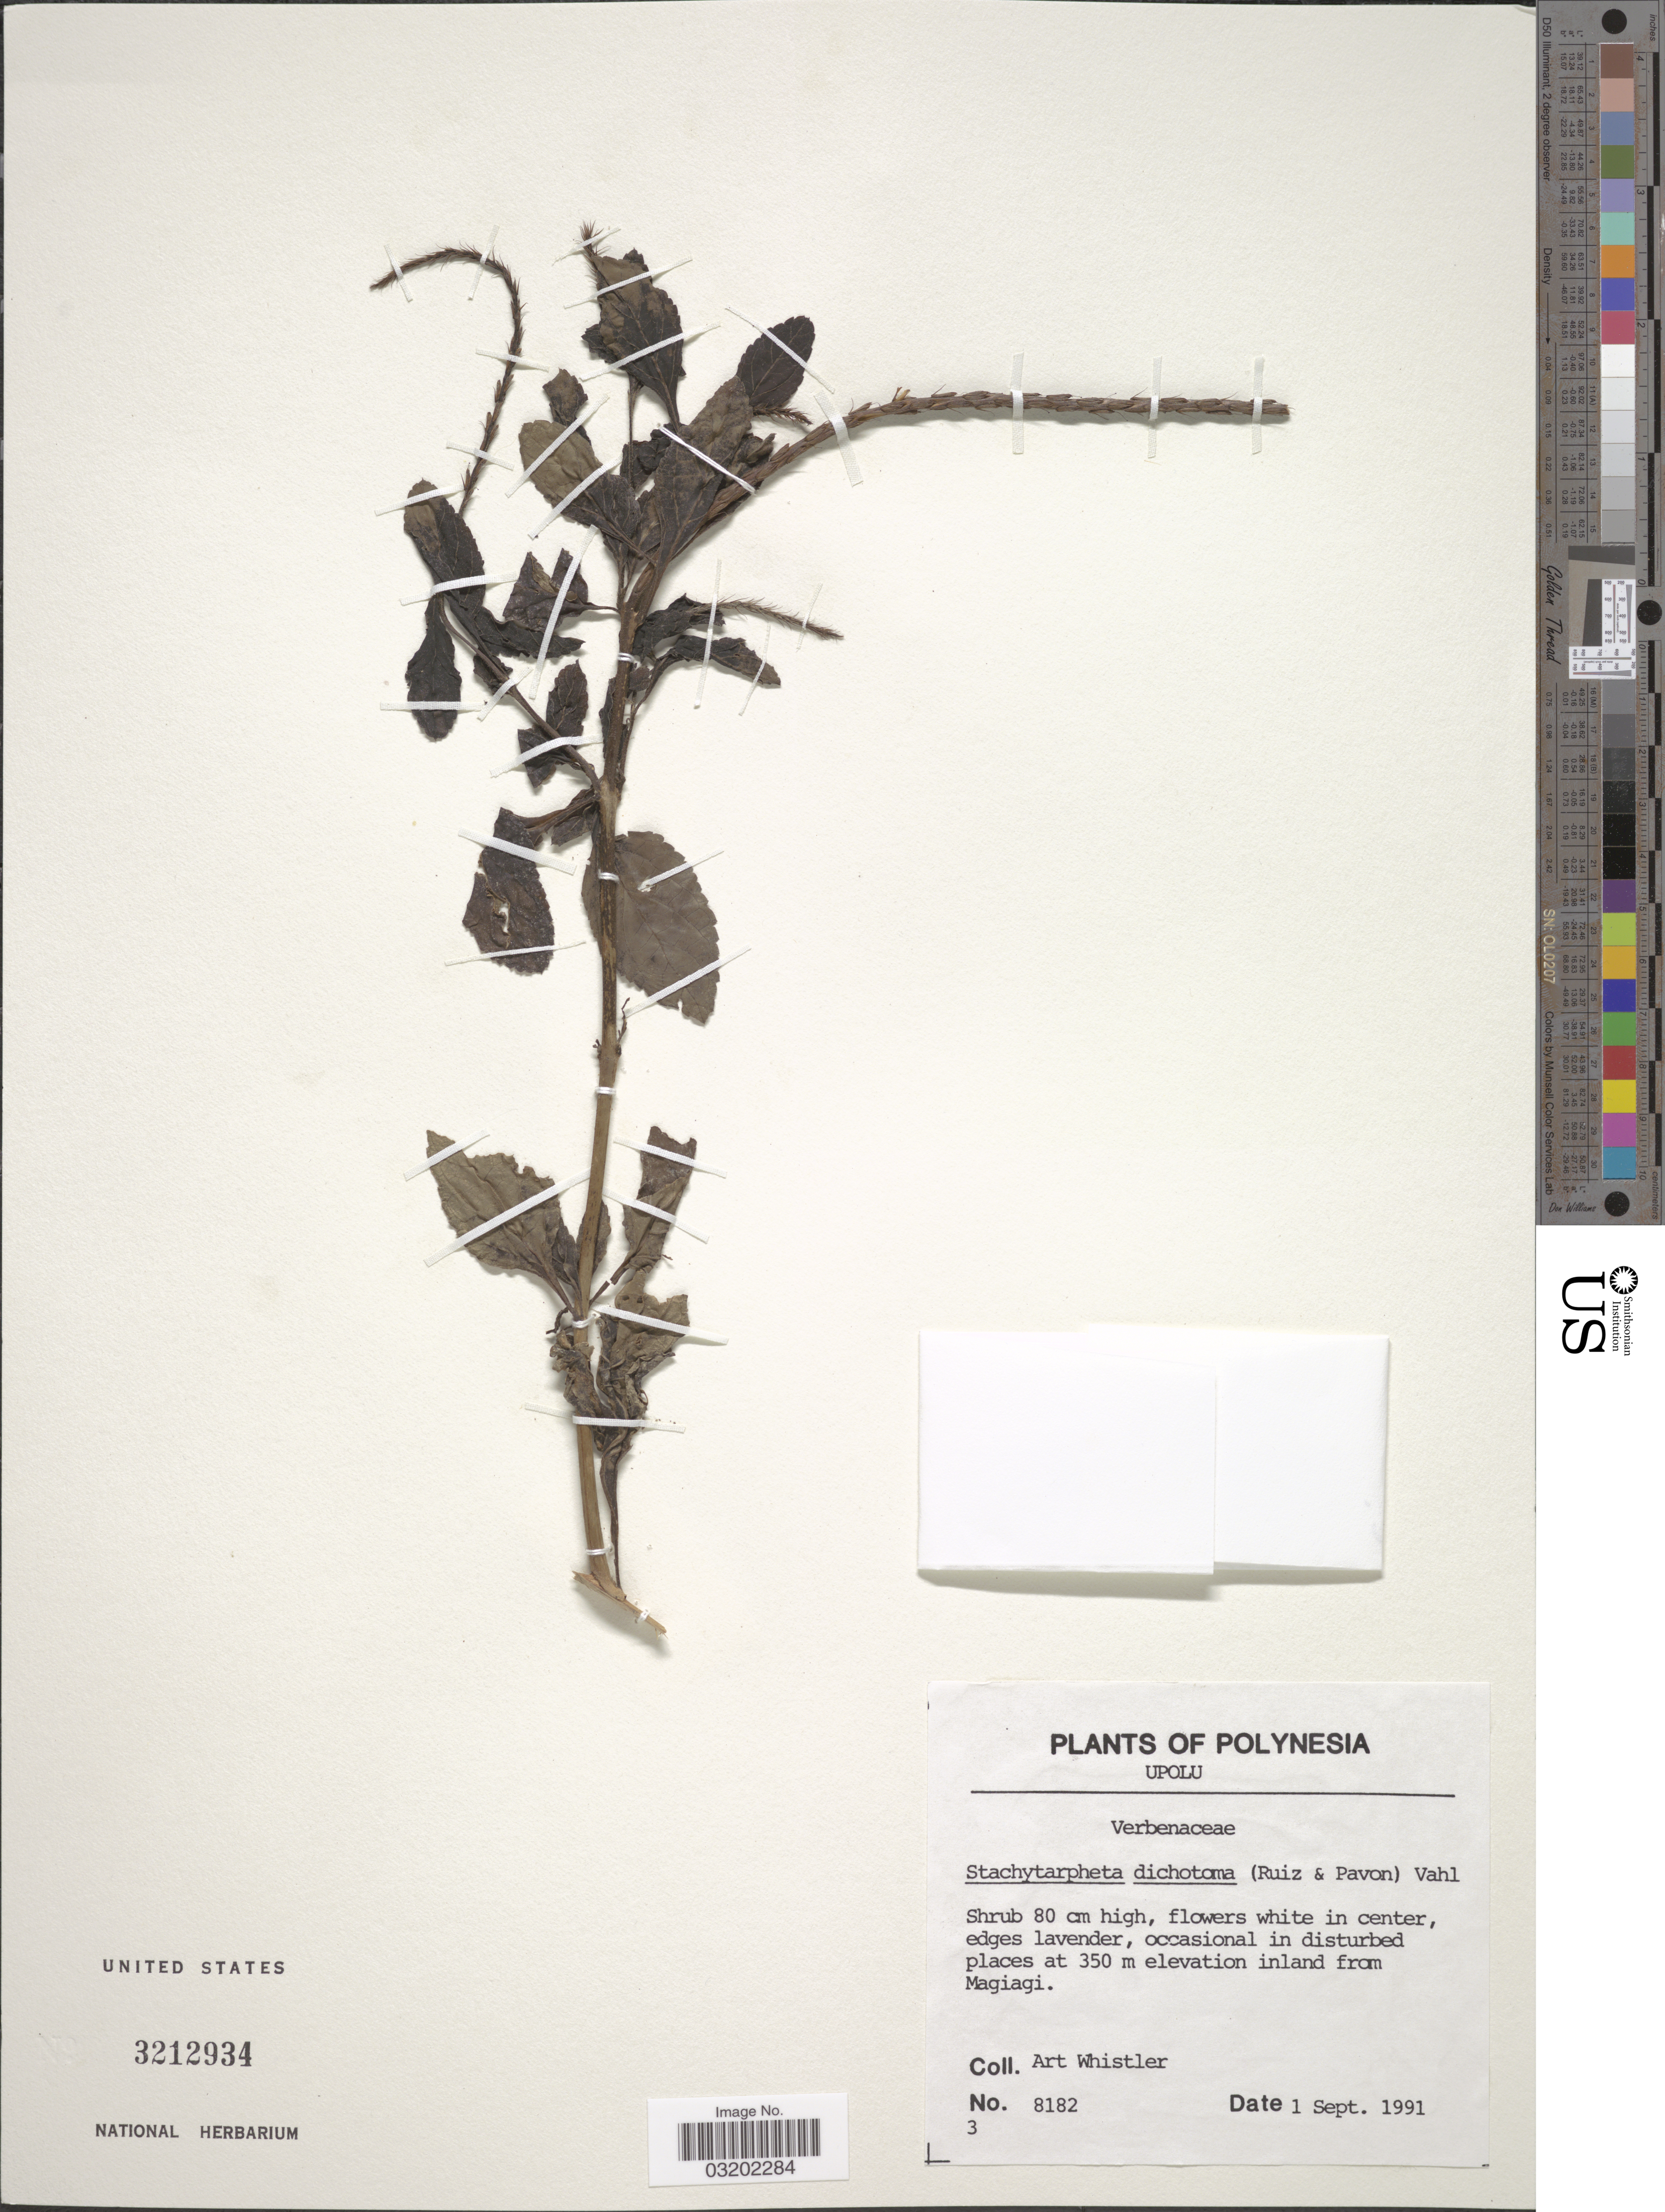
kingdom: Plantae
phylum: Tracheophyta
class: Magnoliopsida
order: Lamiales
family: Verbenaceae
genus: Stachytarpheta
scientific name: Stachytarpheta dichotoma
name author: (Ruiz & Pav.) Vahl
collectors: A. Whistler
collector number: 8182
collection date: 1991-09-01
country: Samoa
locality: Upolu. Inland from Magiagi.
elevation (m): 350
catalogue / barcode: US 3212934